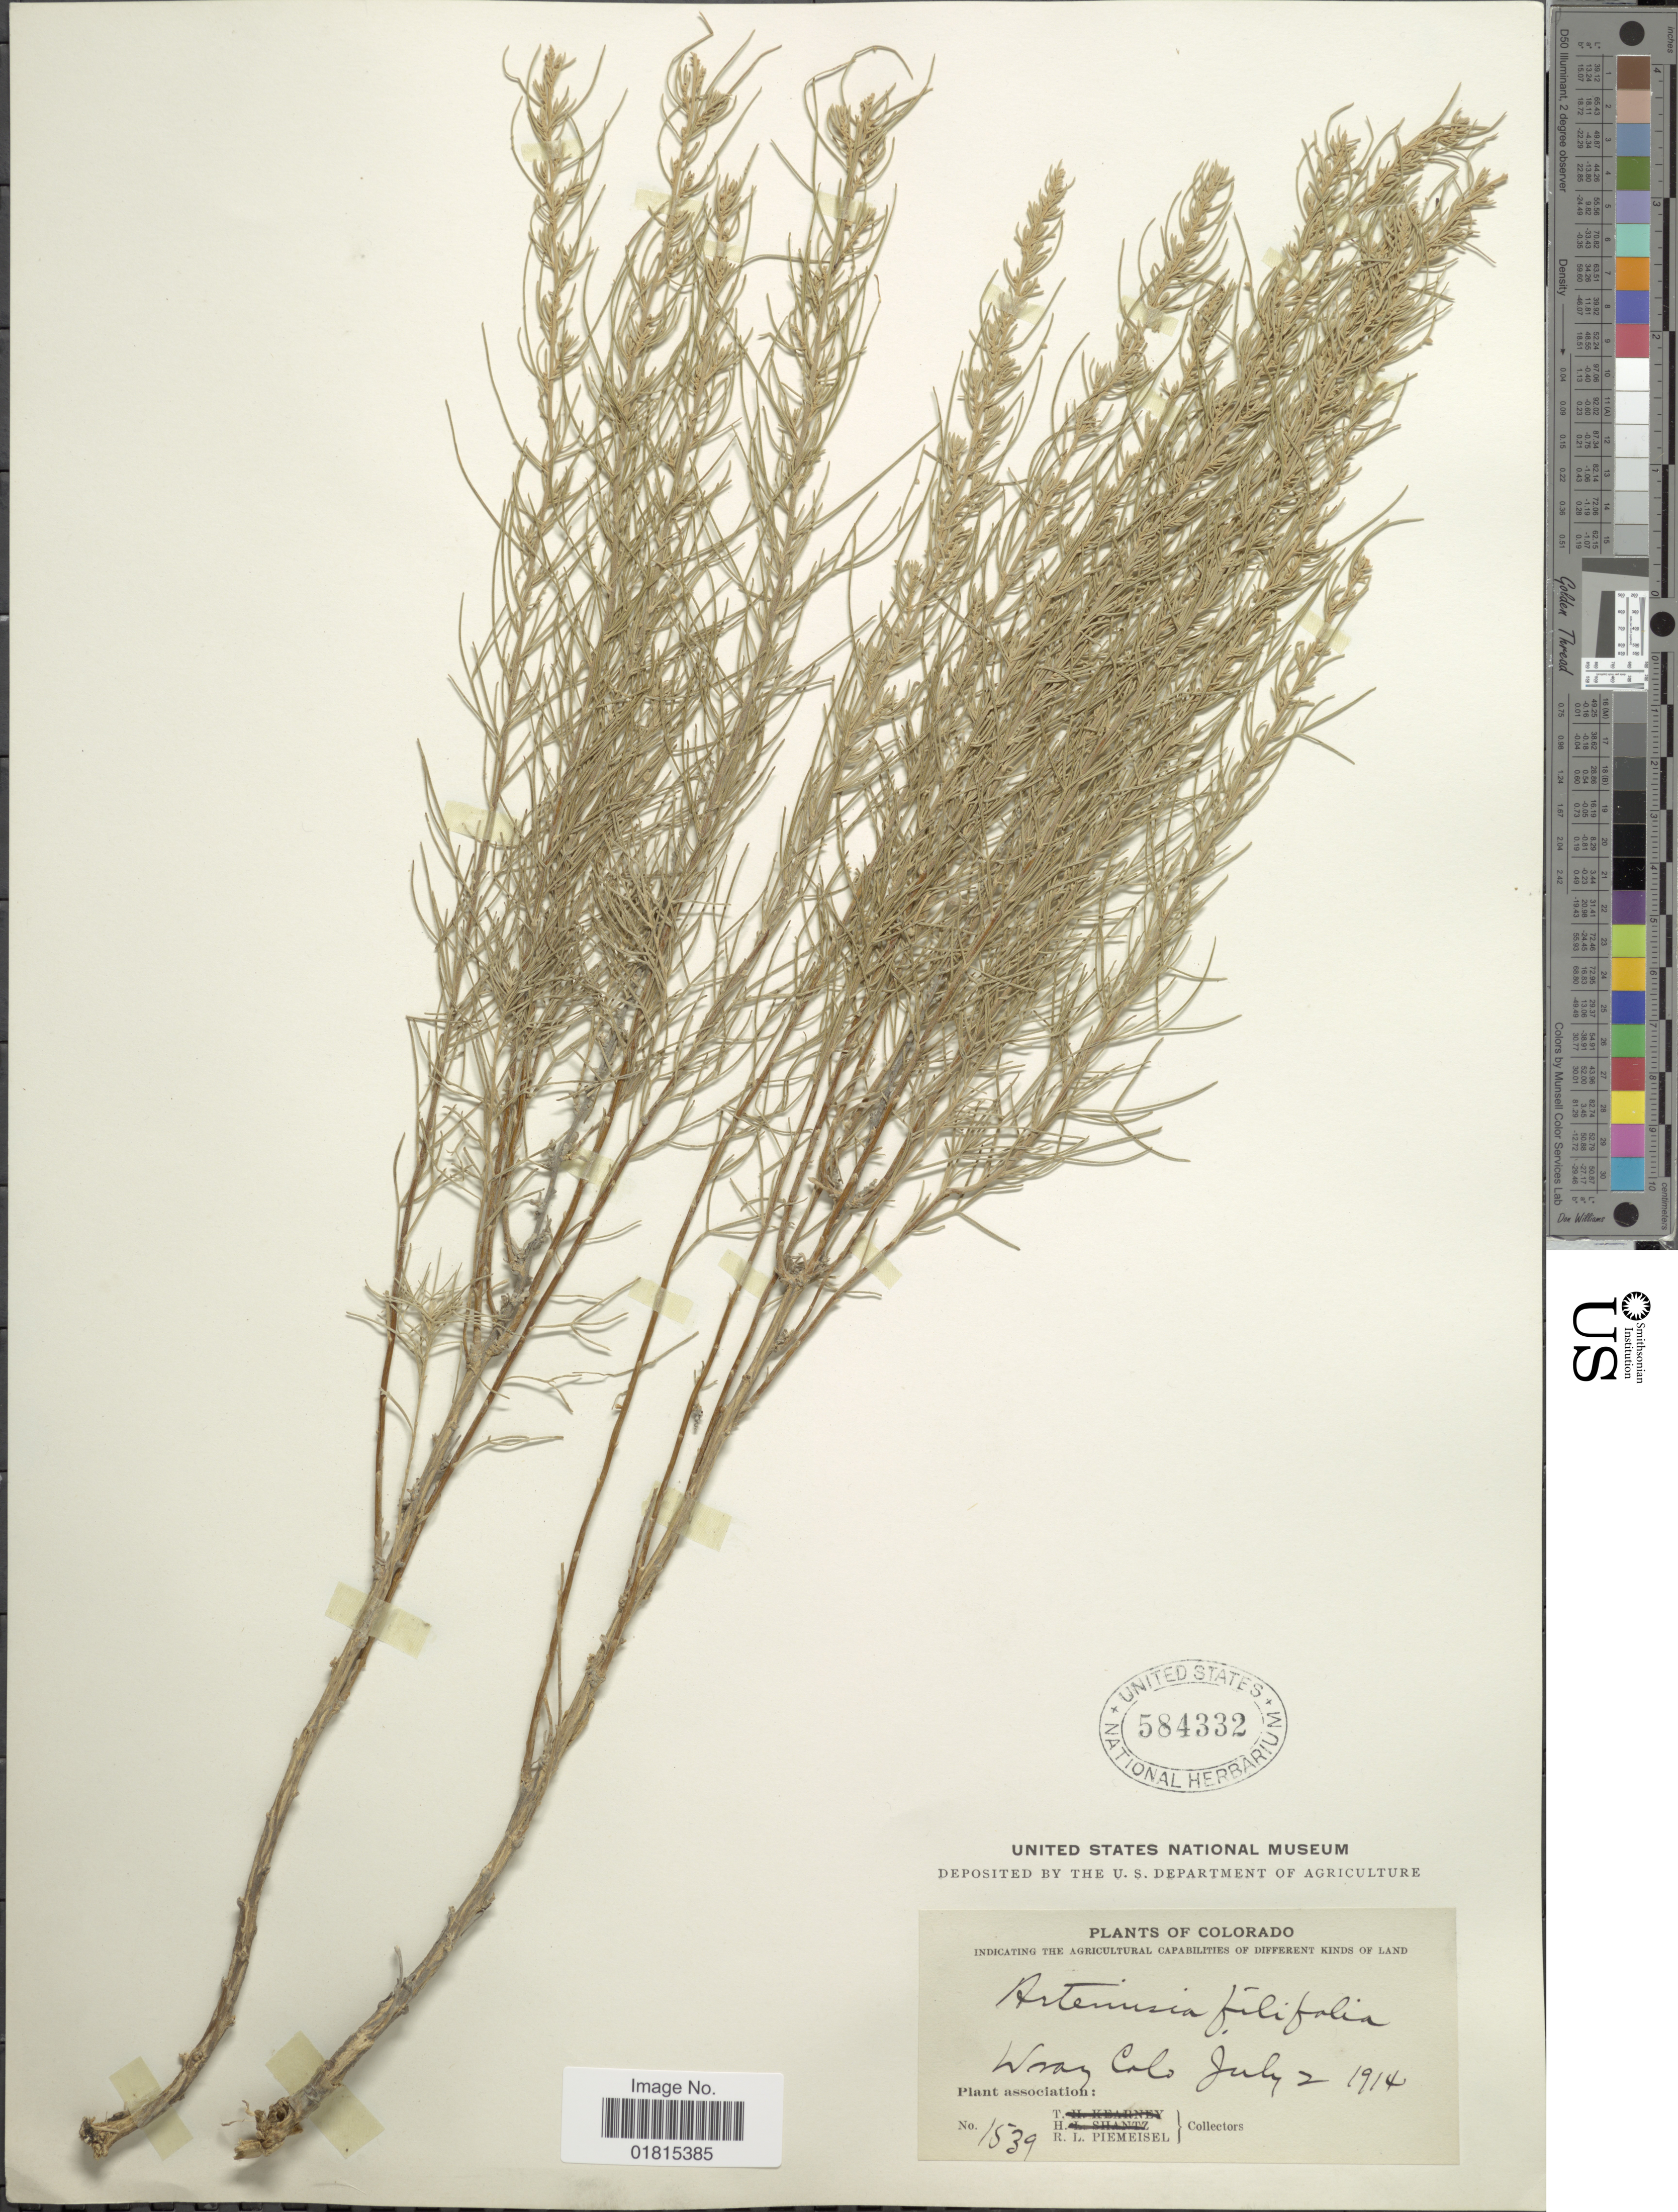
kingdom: Plantae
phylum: Tracheophyta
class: Magnoliopsida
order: Asterales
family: Asteraceae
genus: Artemisia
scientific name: Artemisia filifolia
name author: Torr.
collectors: R. L. Piemeisel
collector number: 1539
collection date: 1914-07-02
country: United States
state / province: Colorado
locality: Wray Colo.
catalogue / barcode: US 584332